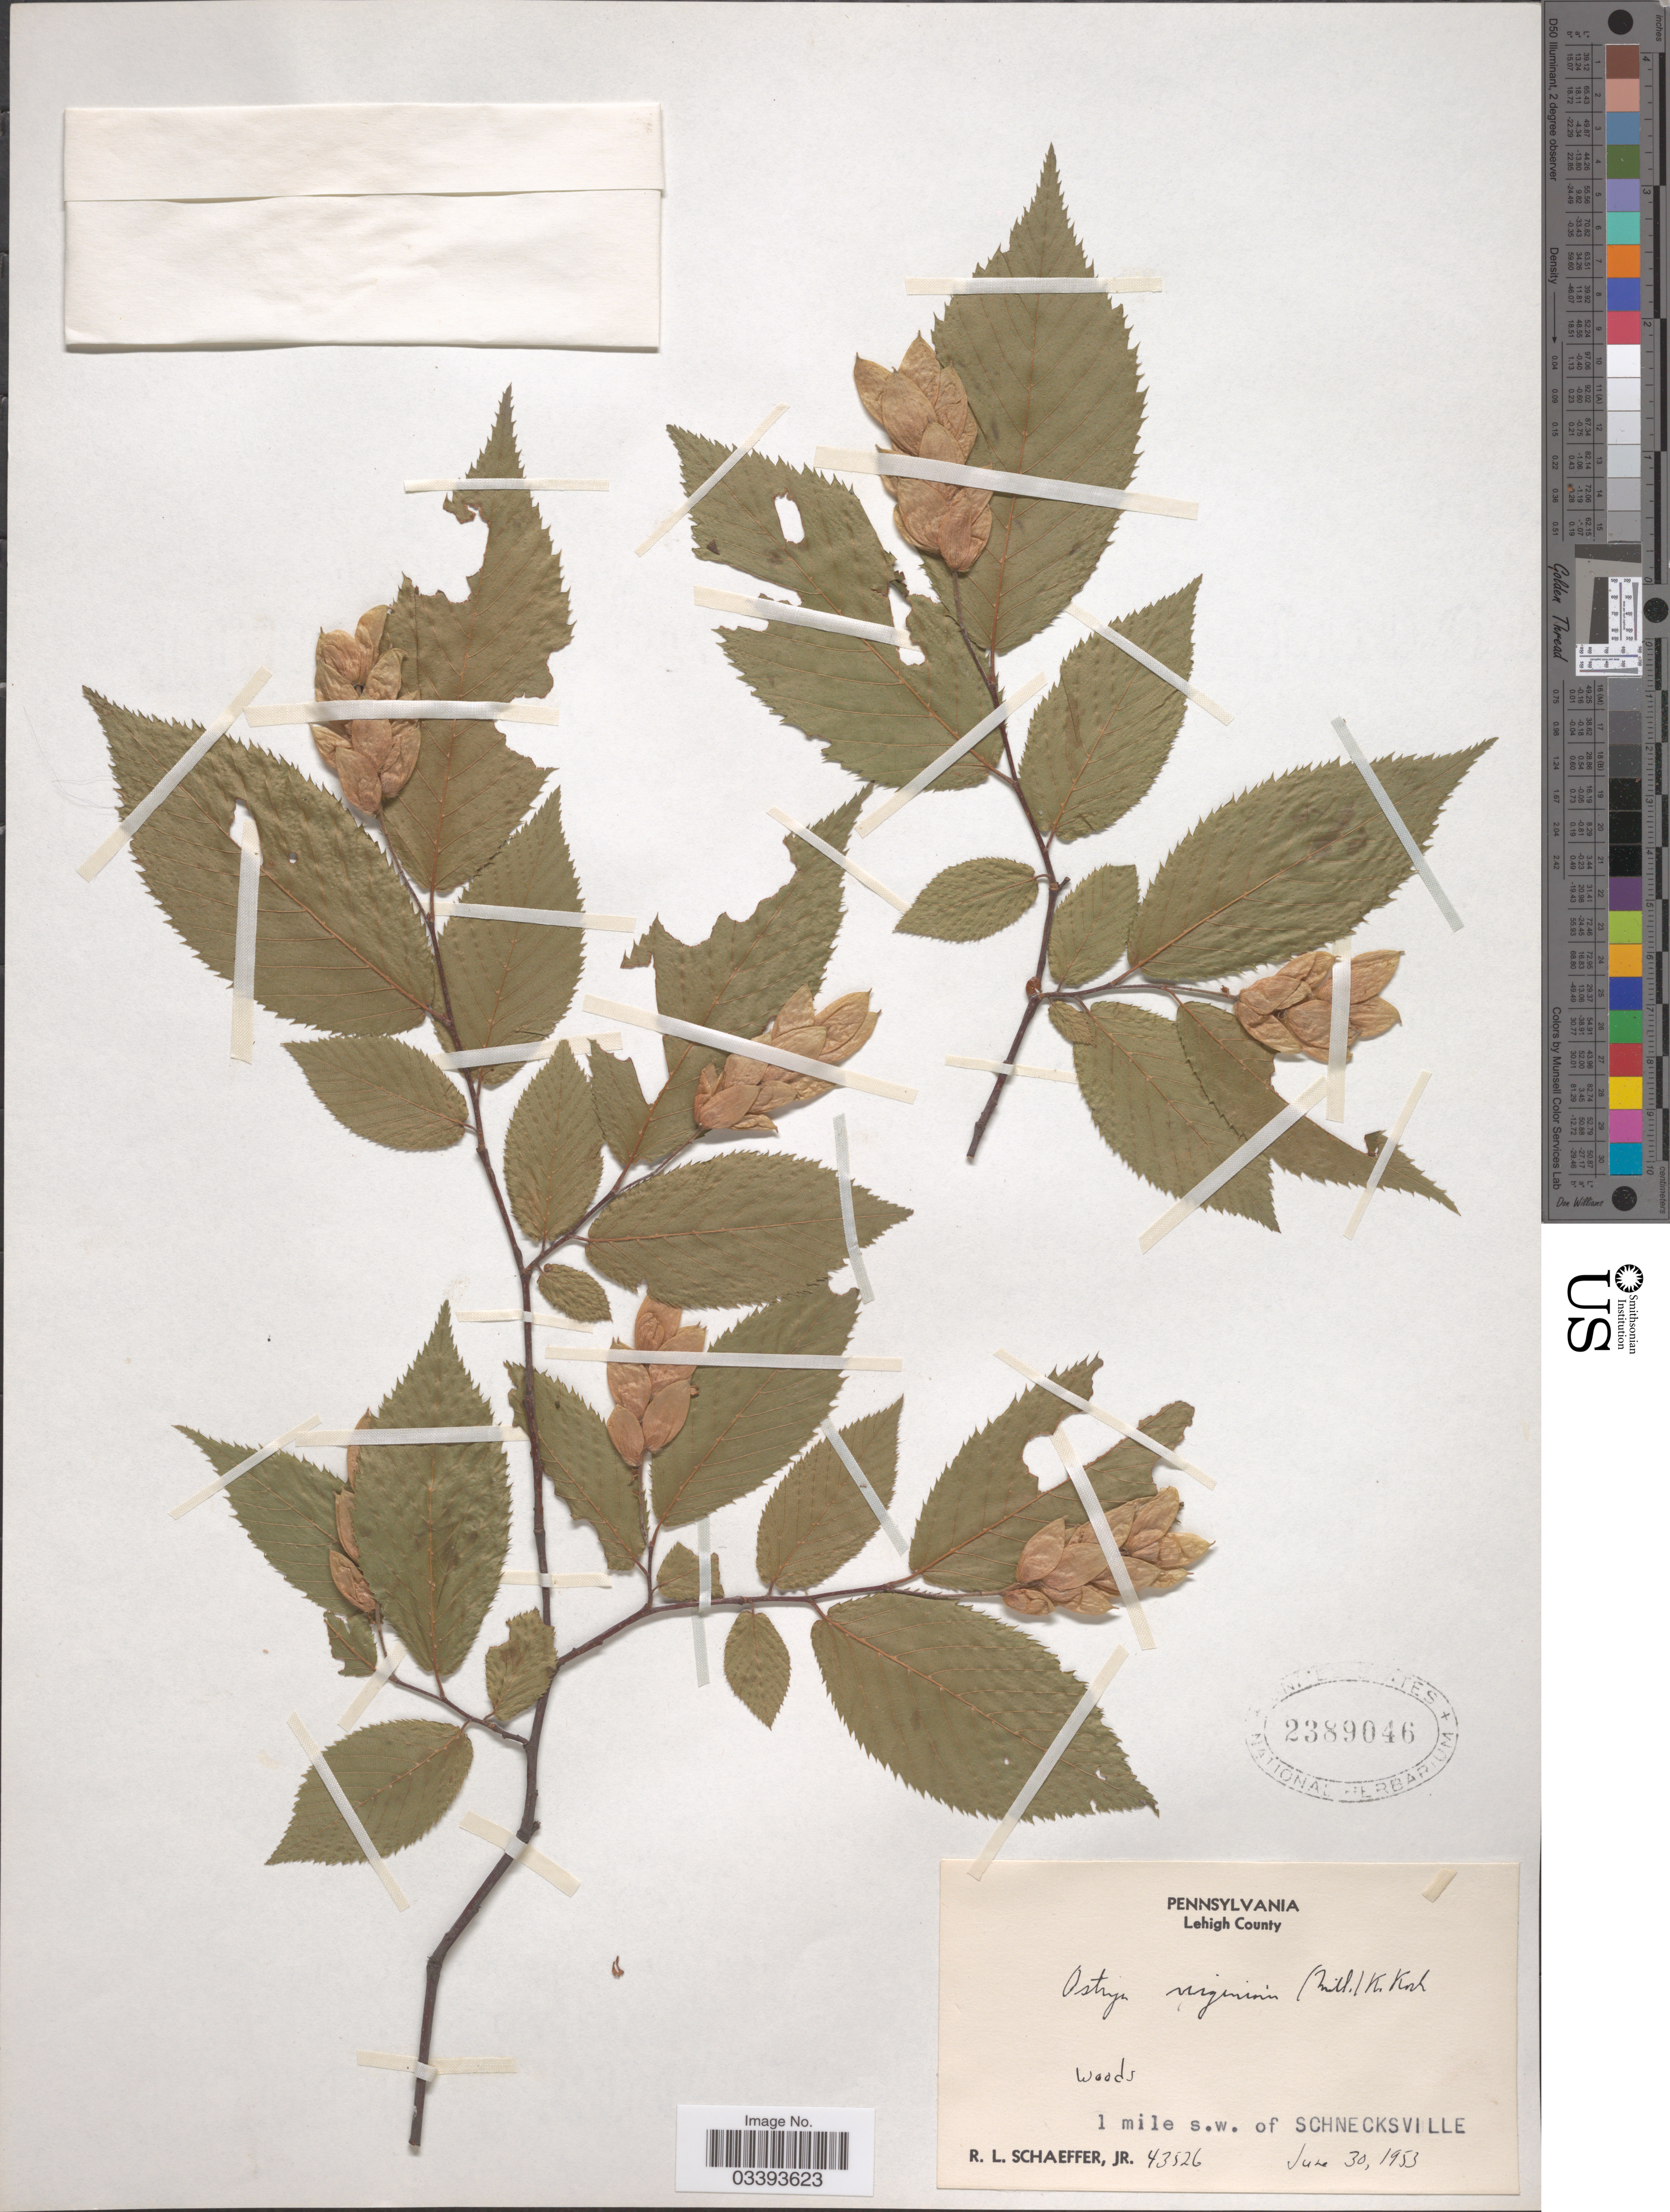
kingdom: Plantae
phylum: Tracheophyta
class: Magnoliopsida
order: Fagales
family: Betulaceae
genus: Ostrya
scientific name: Ostrya virginiana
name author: (Mill.) K. Koch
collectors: R. L. Schaeffer Jr.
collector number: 43526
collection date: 1953-06-30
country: United States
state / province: Pennsylvania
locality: Lehigh County. Woods 1 mile s. w. of Schnecksville.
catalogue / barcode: US 2389046